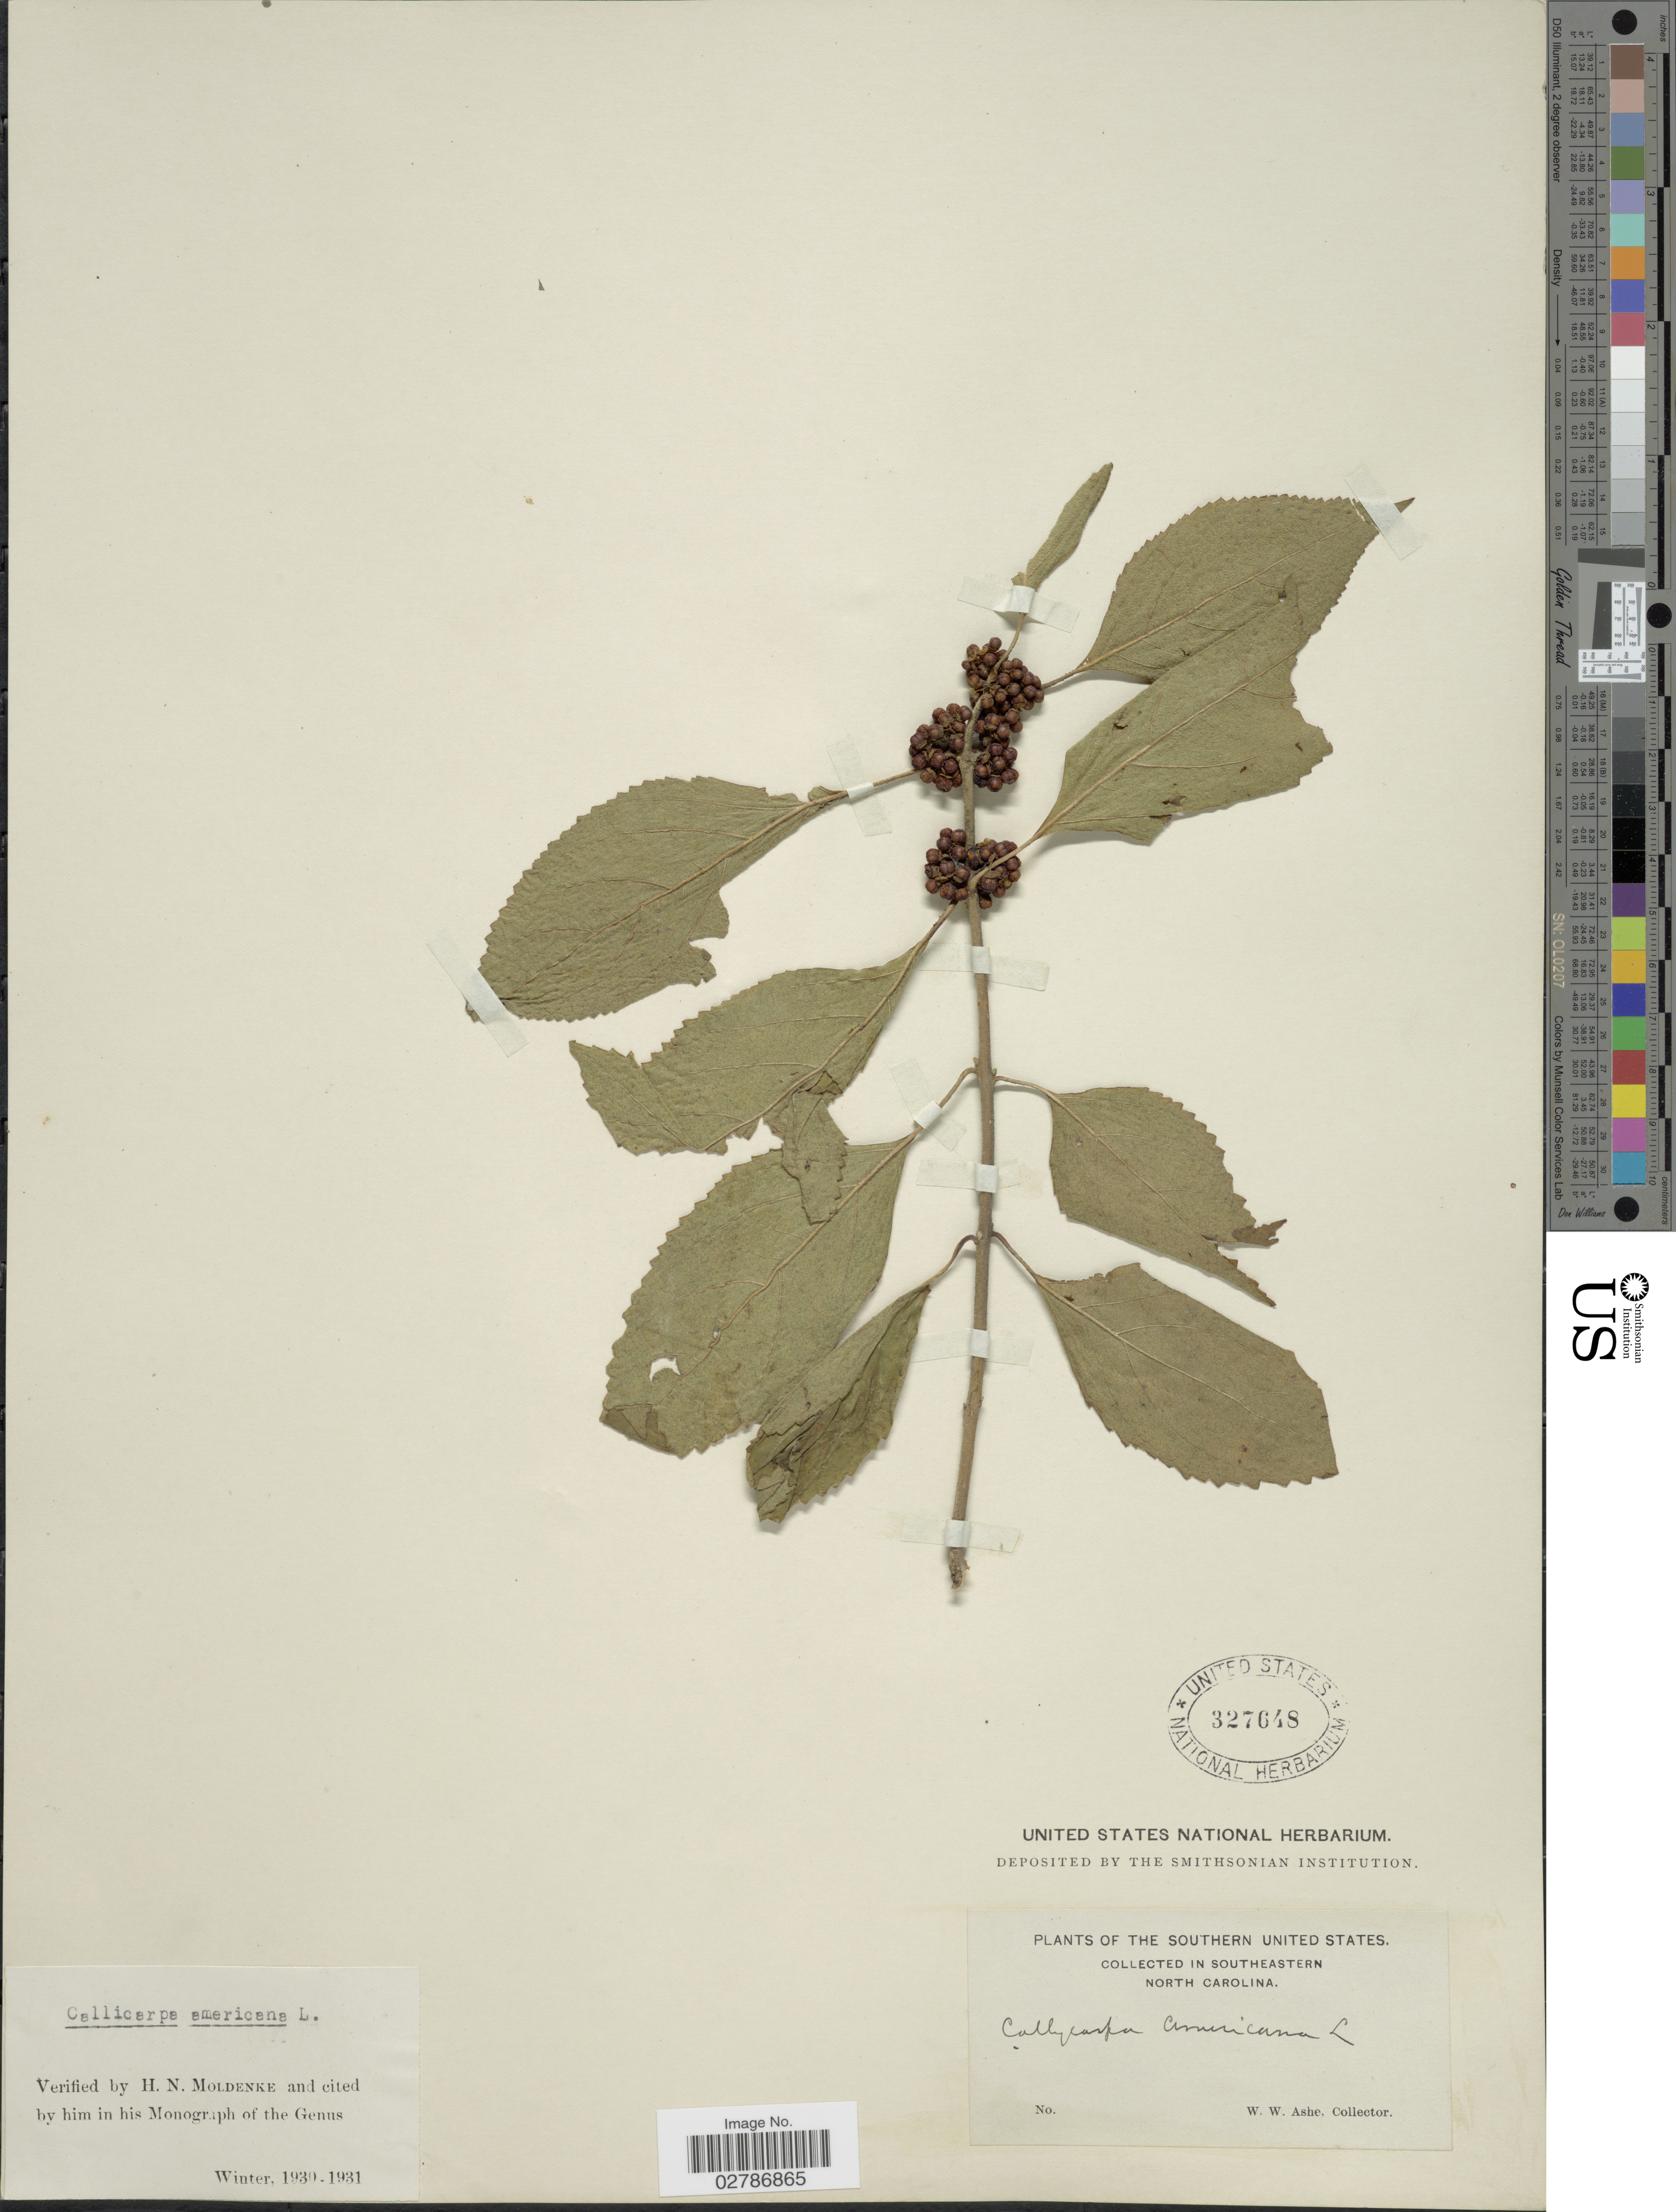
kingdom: Plantae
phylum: Tracheophyta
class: Magnoliopsida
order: Lamiales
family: Lamiaceae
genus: Callicarpa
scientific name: Callicarpa americana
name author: L.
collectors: W. W. Ashe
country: United States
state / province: North Carolina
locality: Southern United States. Southeastern North Carolina.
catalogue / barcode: US 327648